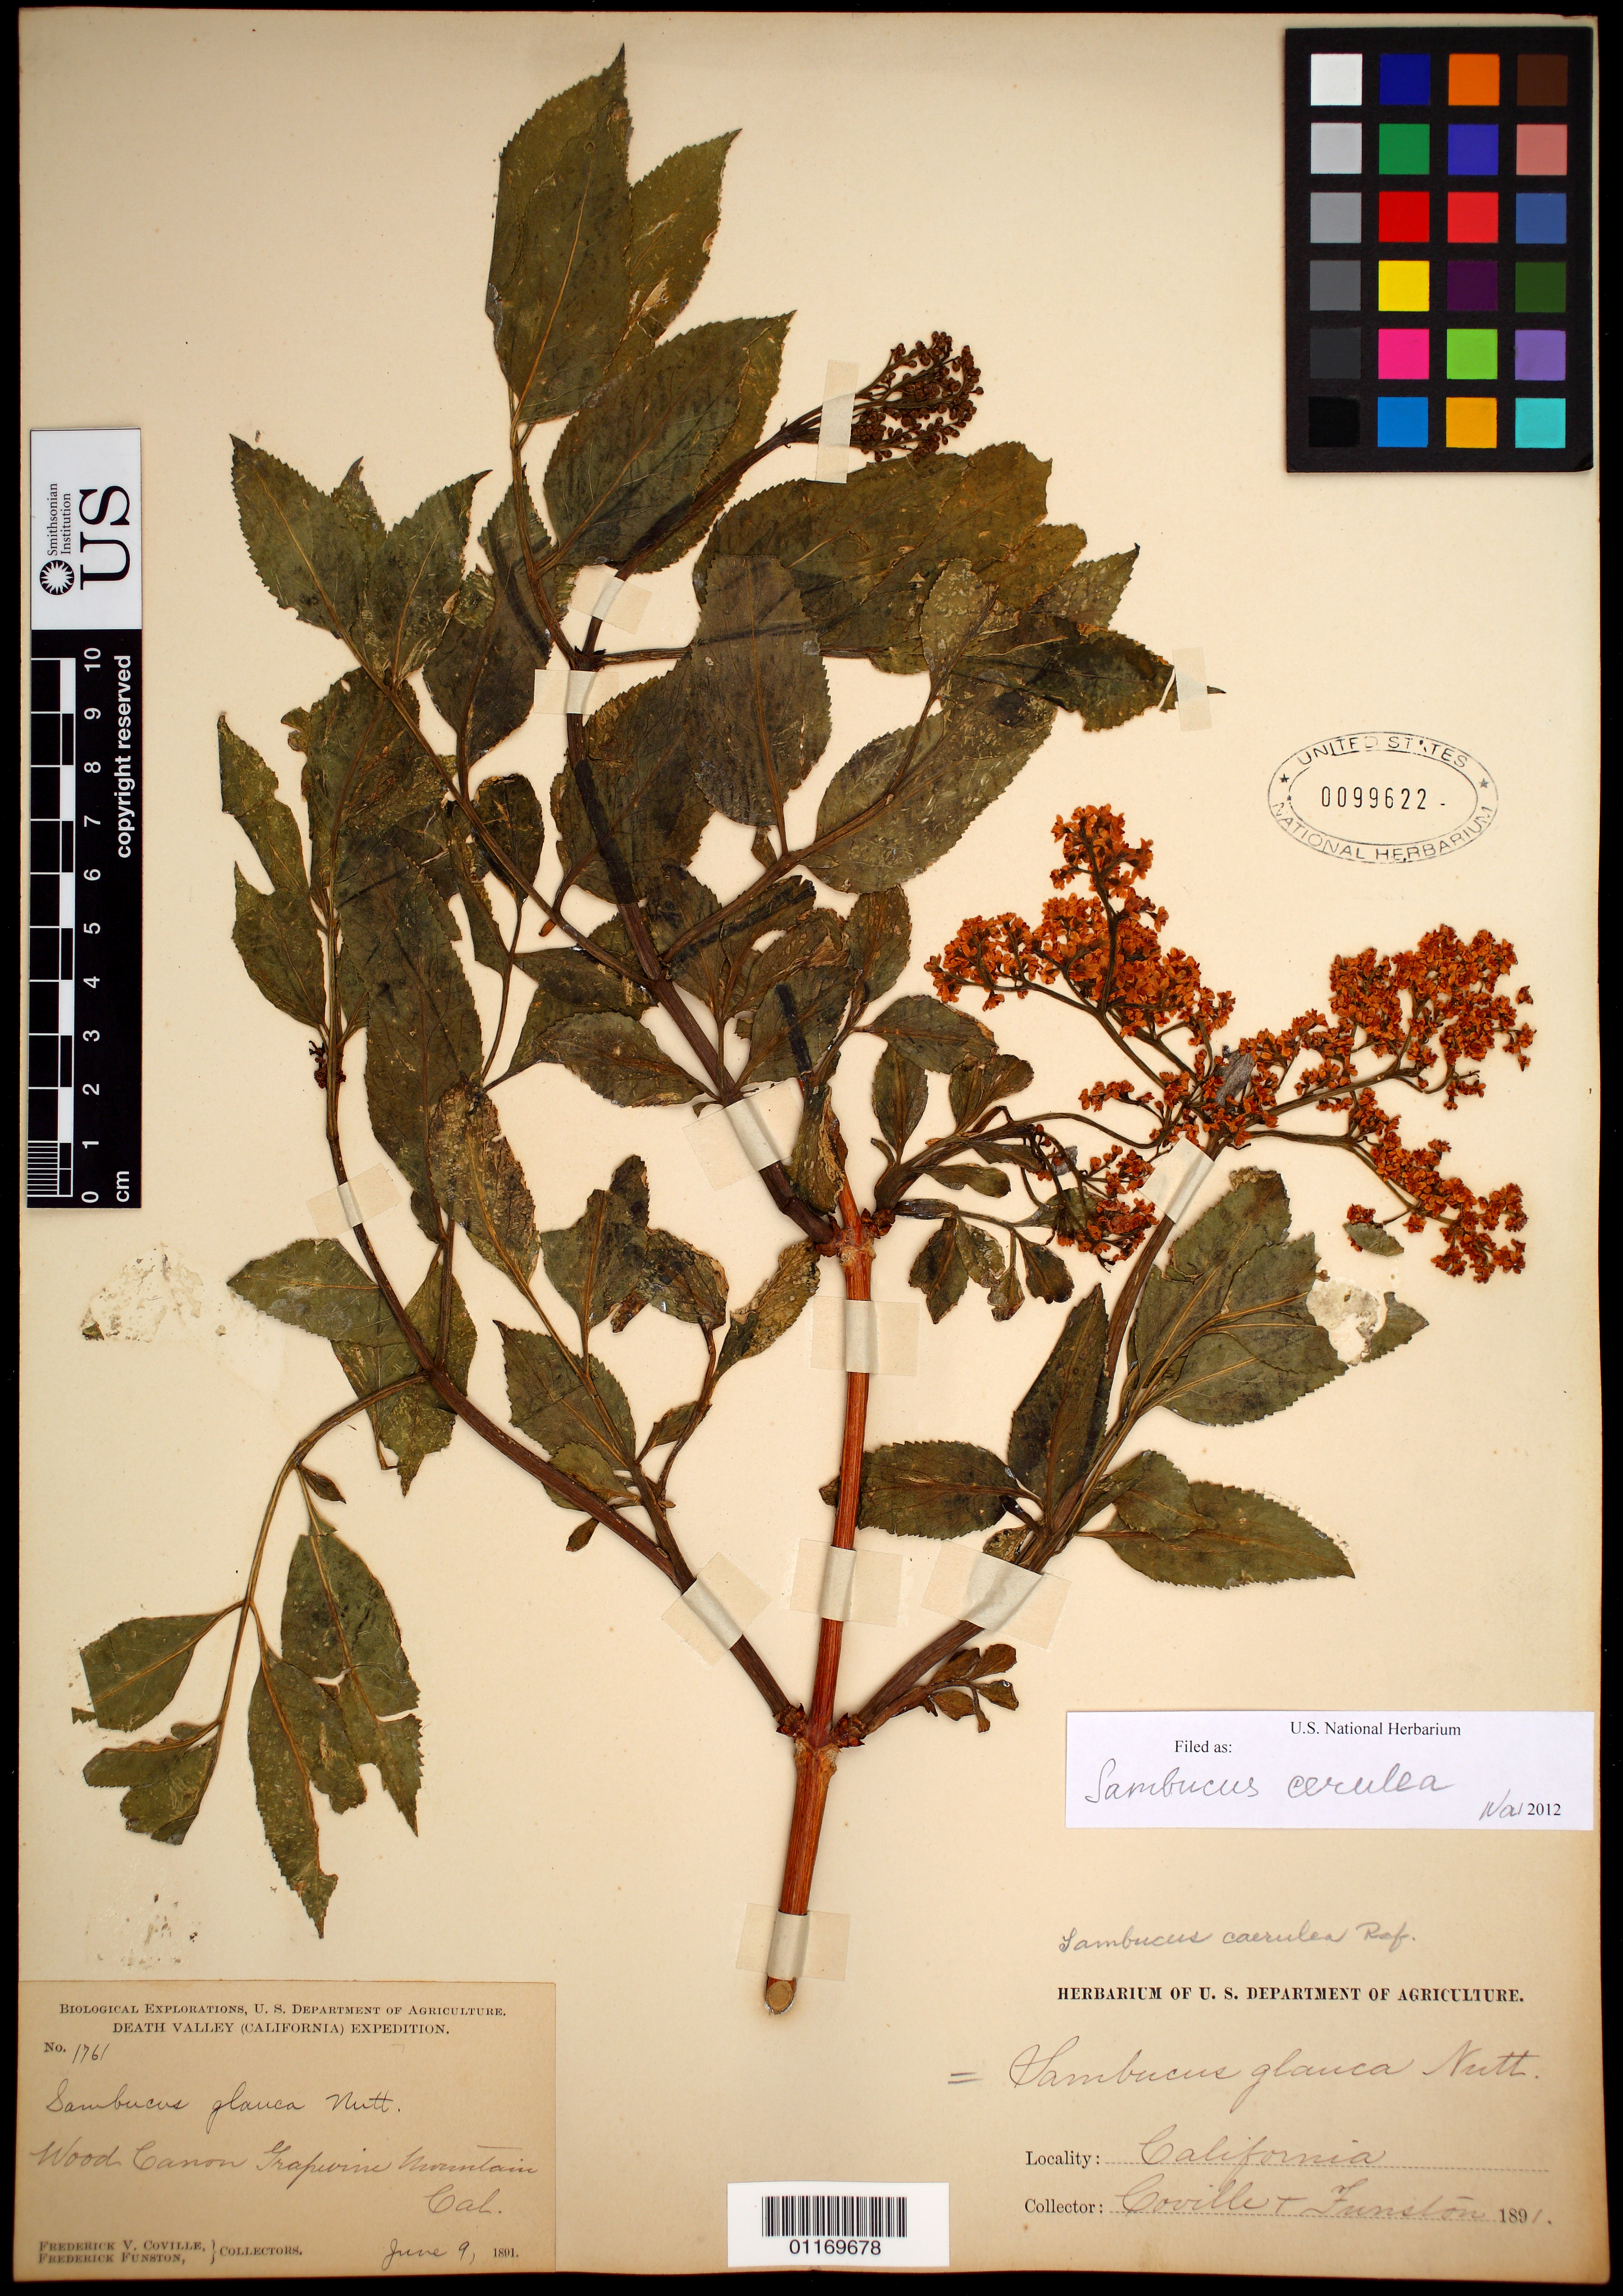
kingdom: Plantae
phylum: Tracheophyta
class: Magnoliopsida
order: Dipsacales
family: Viburnaceae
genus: Sambucus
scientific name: Sambucus cerulea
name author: Raf.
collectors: F. V. Coville & F. Funston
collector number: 1761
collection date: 1891-06-09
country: United States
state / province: California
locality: Wood Canyon, Grapewine Mountain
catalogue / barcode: US 99622